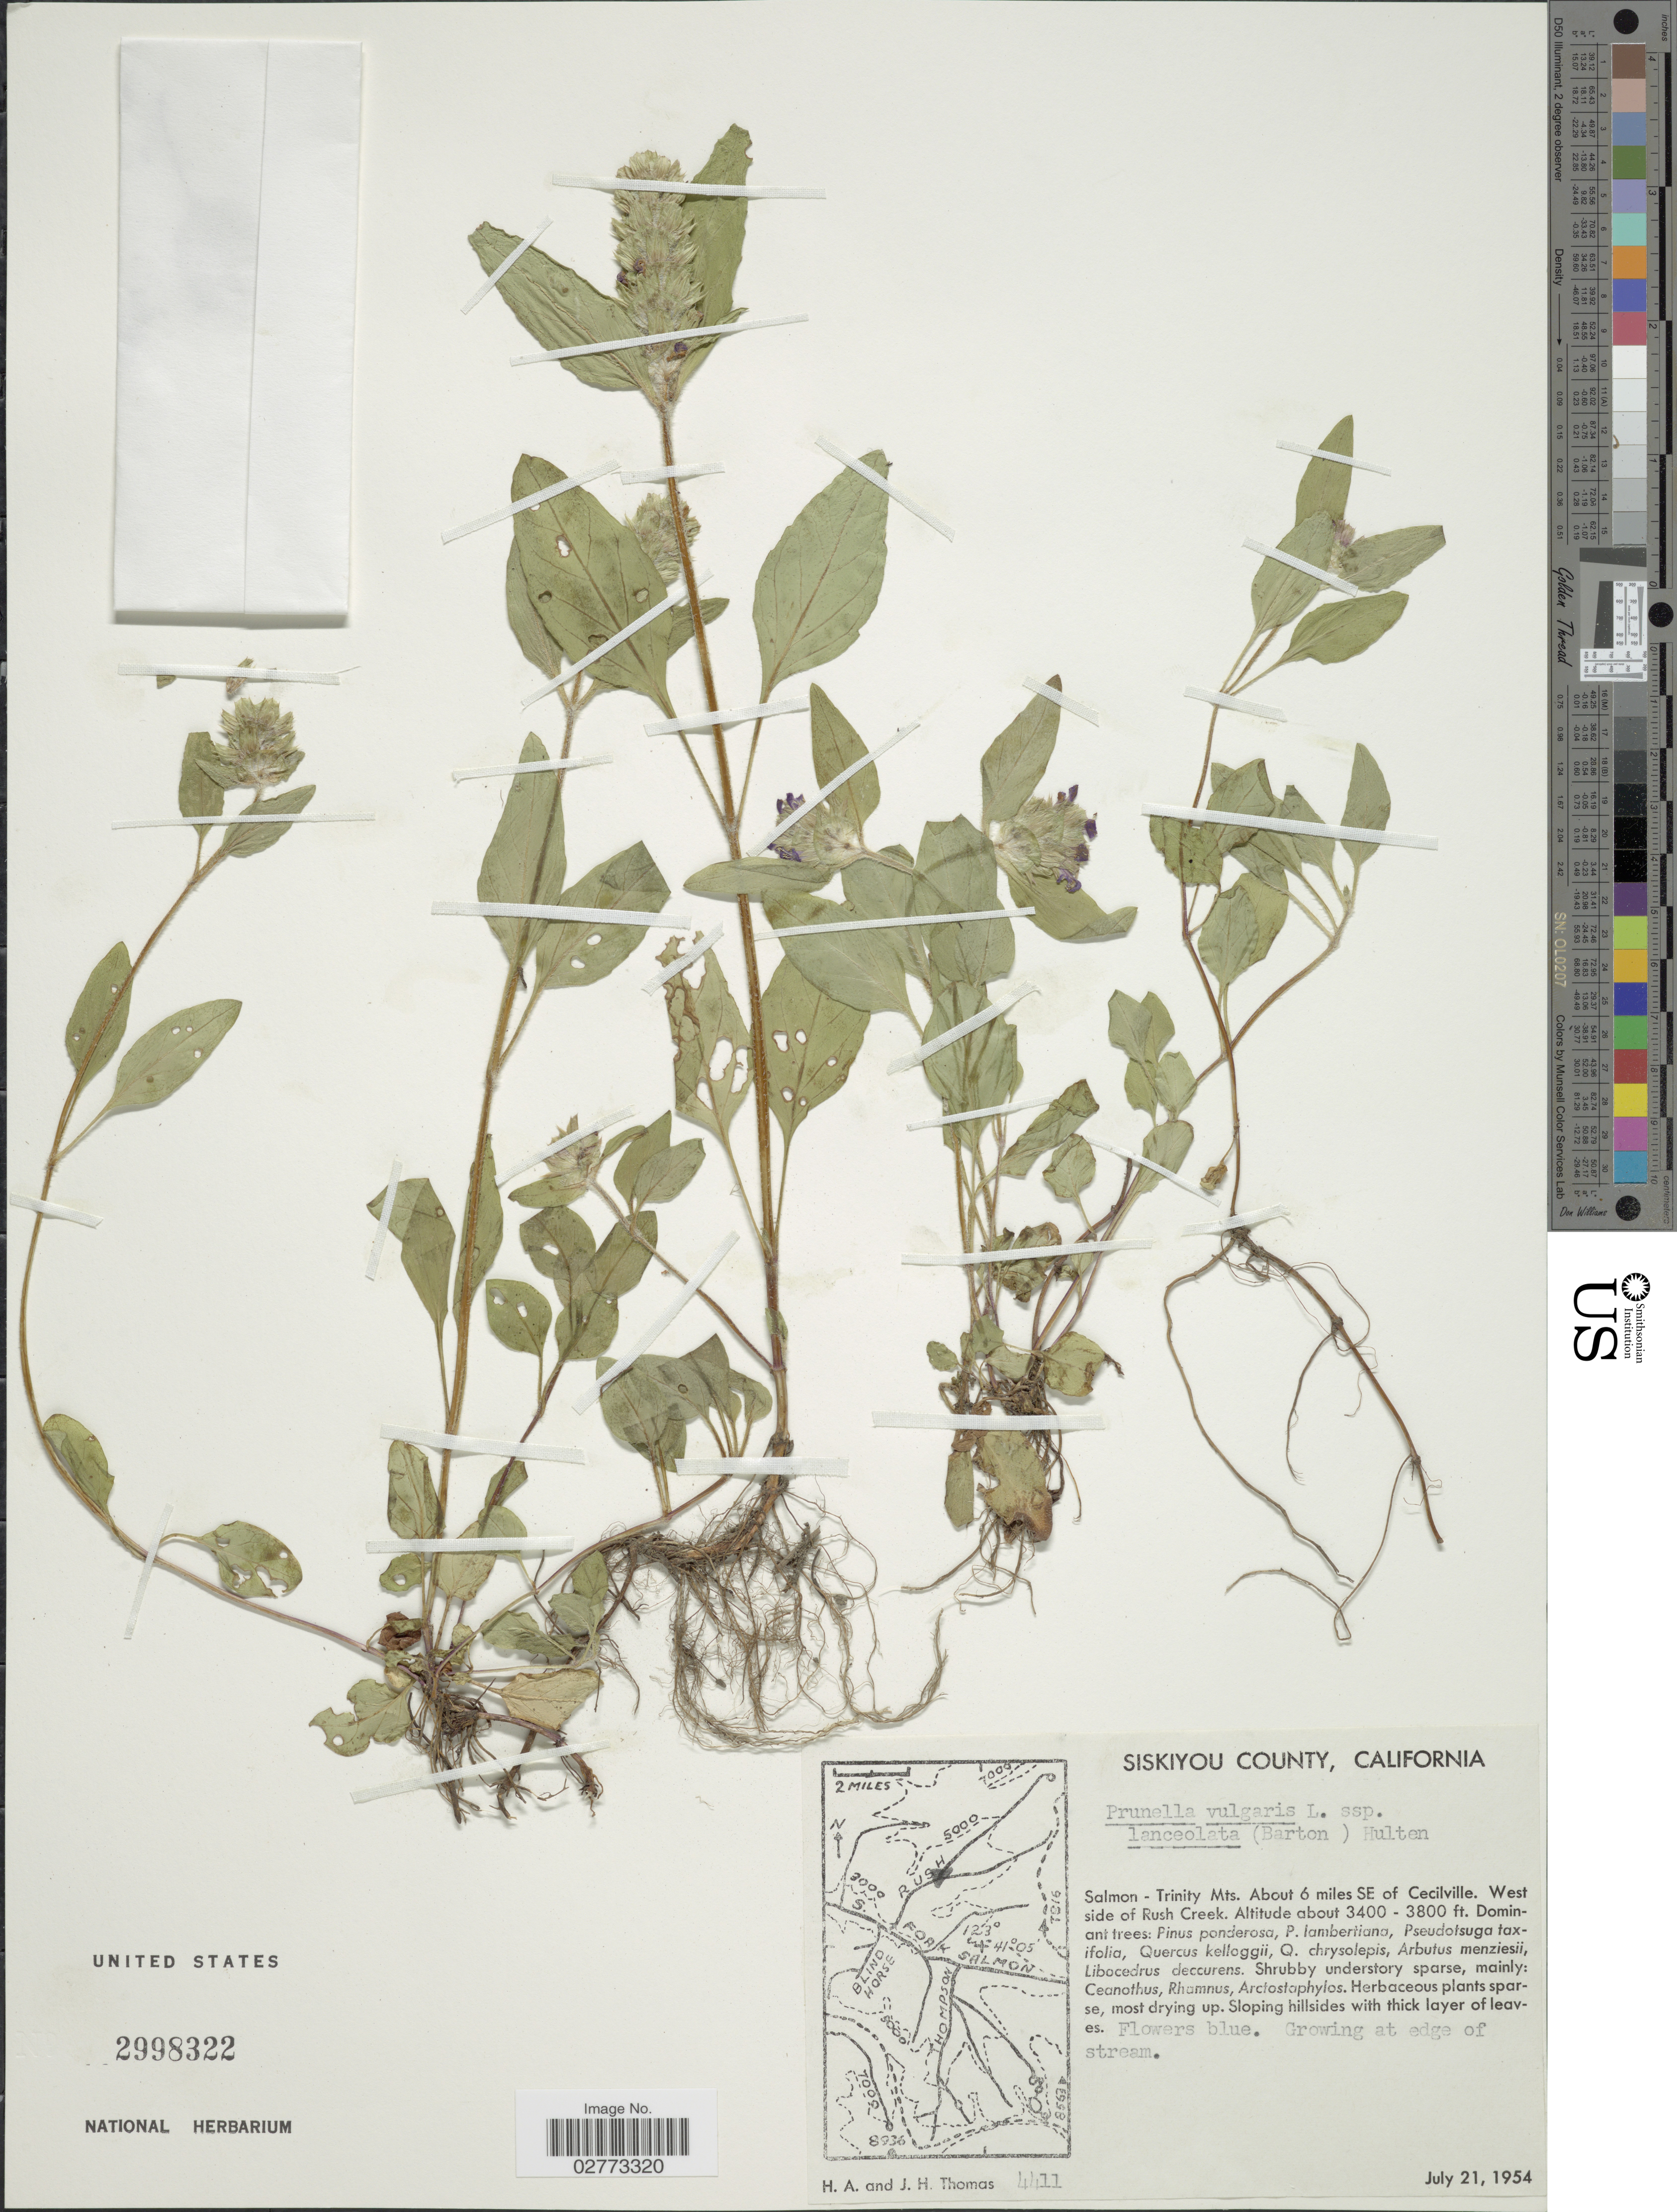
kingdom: Plantae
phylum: Tracheophyta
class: Magnoliopsida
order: Lamiales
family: Lamiaceae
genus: Prunella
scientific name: Prunella vulgaris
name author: L.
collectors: H. Thomas & J. H. Thomas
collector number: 4411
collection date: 1954-07-21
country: United States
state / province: California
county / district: Siskiyou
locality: Siskiyou County. Salmon - Trinity Mts. About 6 miles SE of Cecilville. West of Rush Creek.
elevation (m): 1036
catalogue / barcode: US 2998322